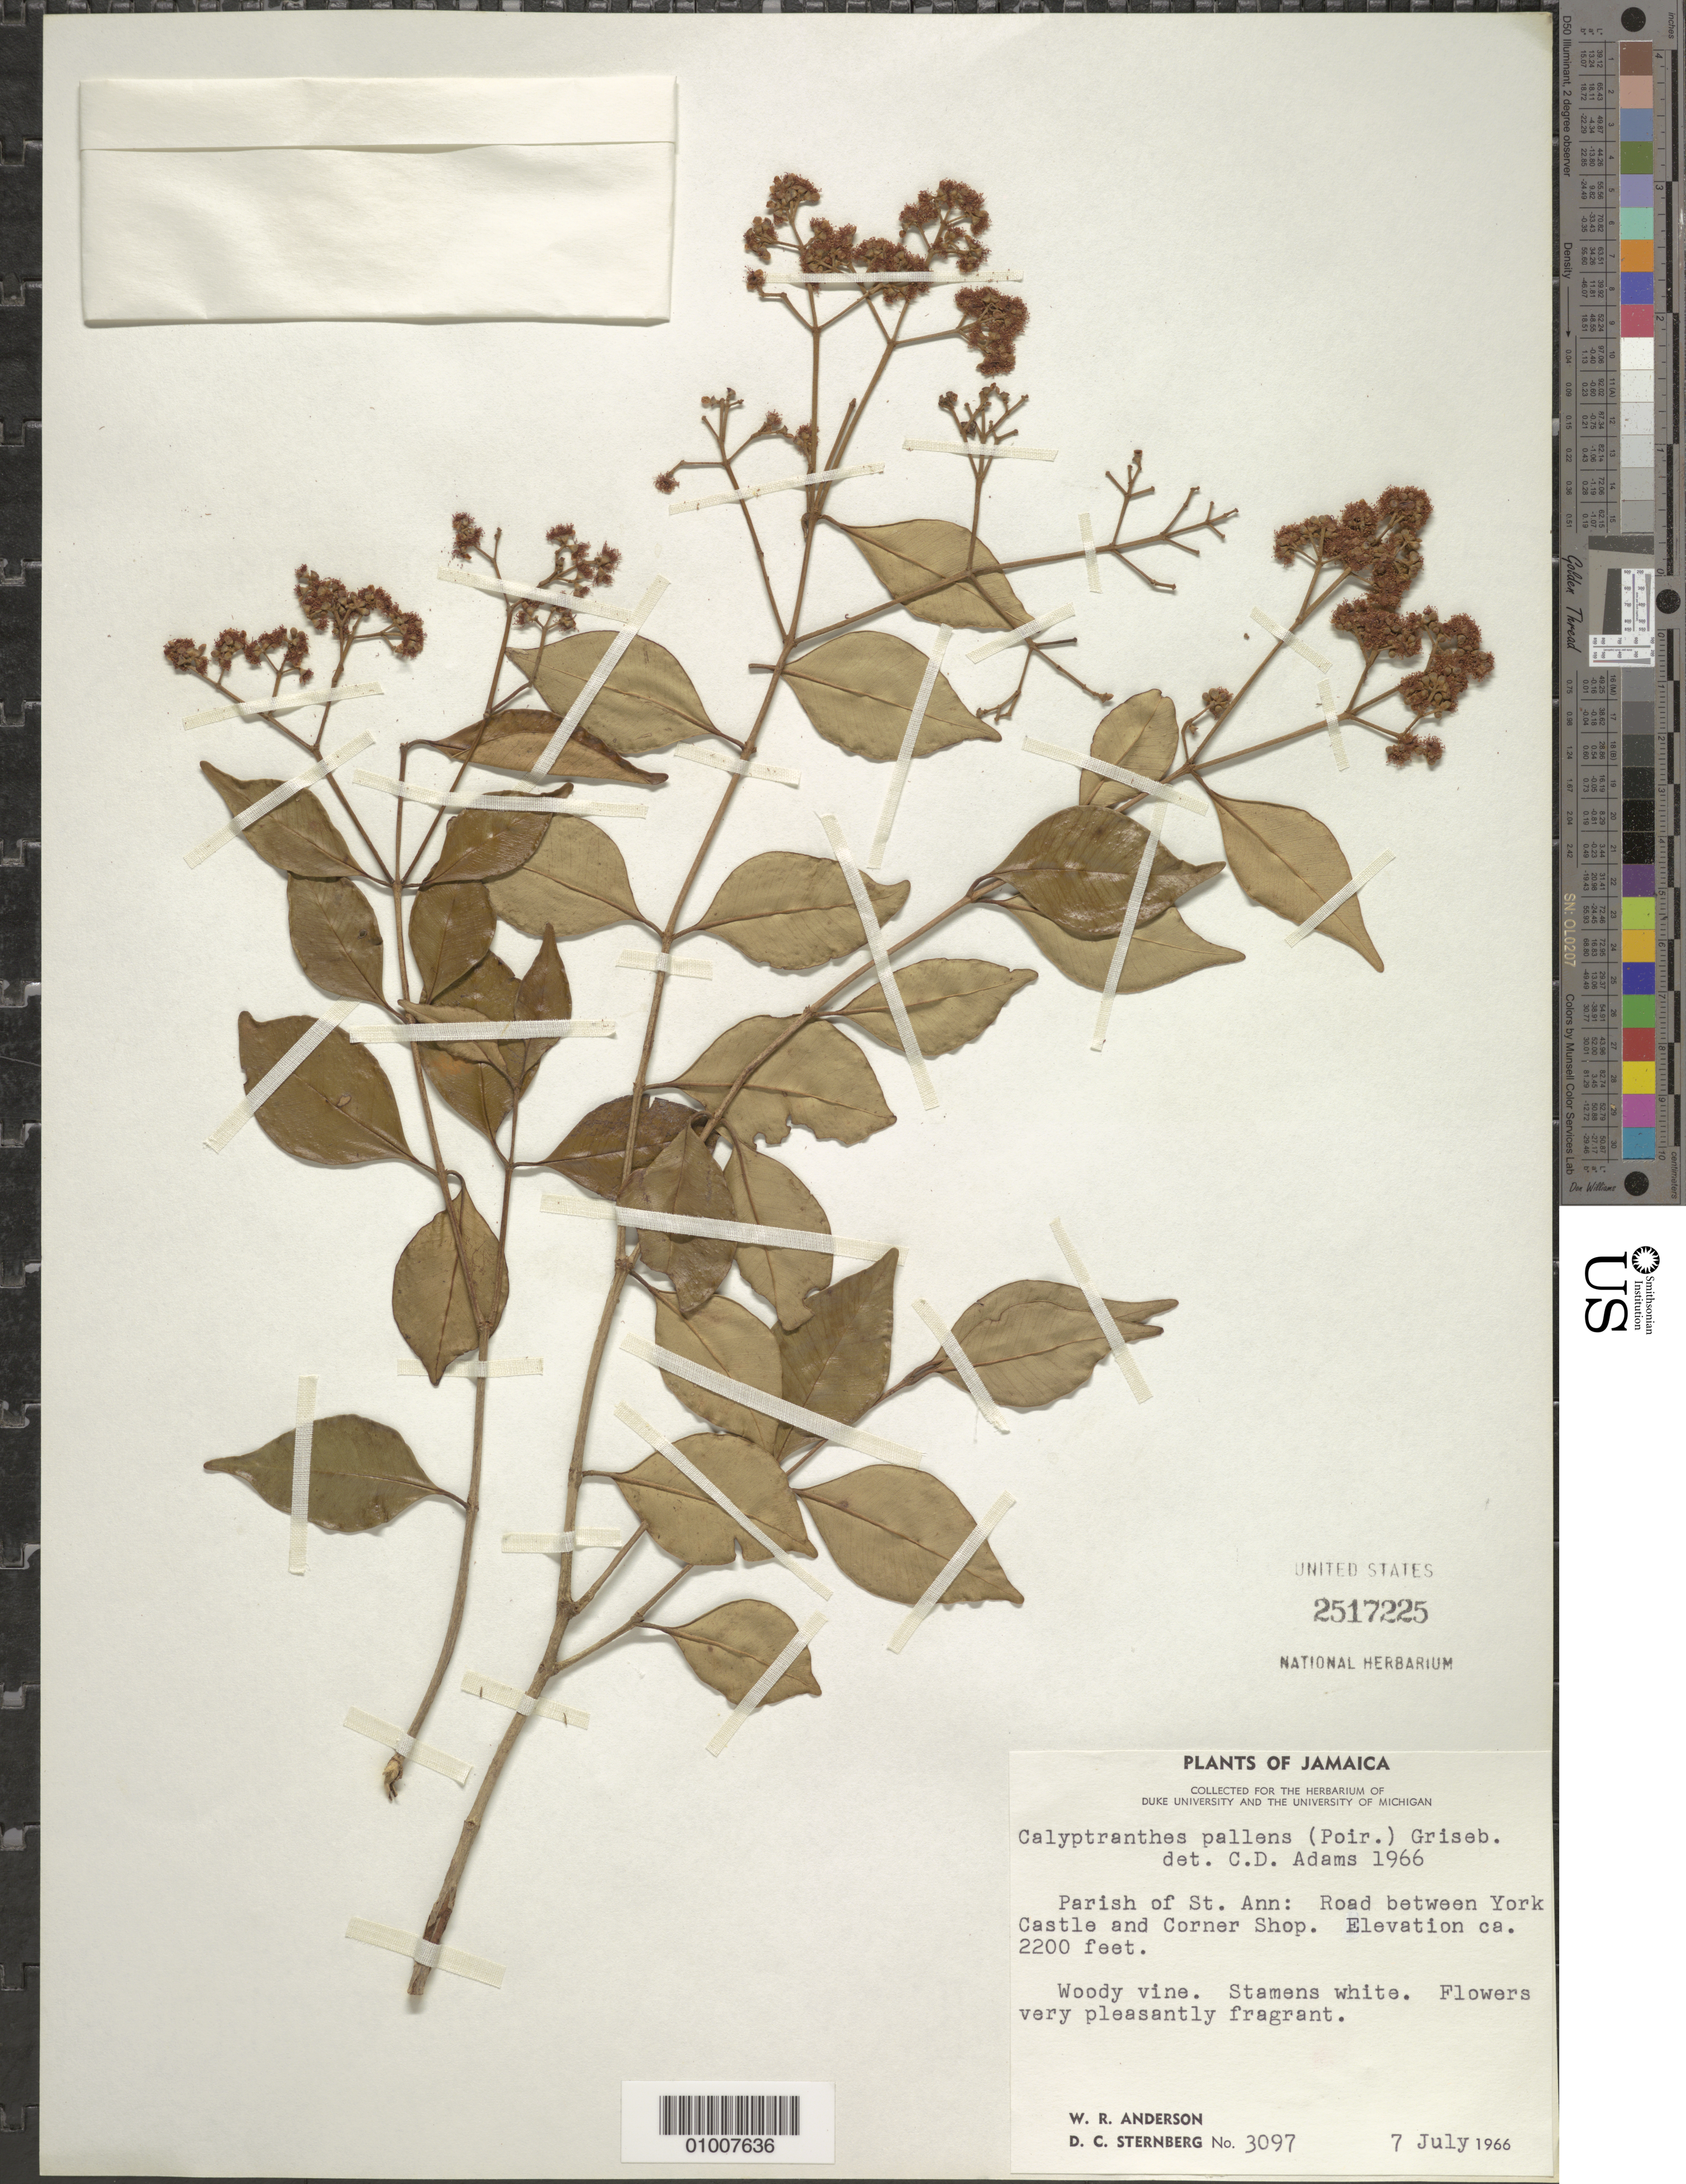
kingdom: Plantae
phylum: Tracheophyta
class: Magnoliopsida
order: Myrtales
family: Myrtaceae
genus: Myrcia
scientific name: Myrcia neopallens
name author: A.R. Lourenço & E. Lucas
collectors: W. R. Anderson & D. Sternberg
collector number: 3097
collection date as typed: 07 Jul 1966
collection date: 1966-07-07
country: Jamaica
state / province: Saint Ann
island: Jamaica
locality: Road between York Castle and Corner Shop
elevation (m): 671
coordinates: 0 N, 0 E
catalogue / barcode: US 2517225